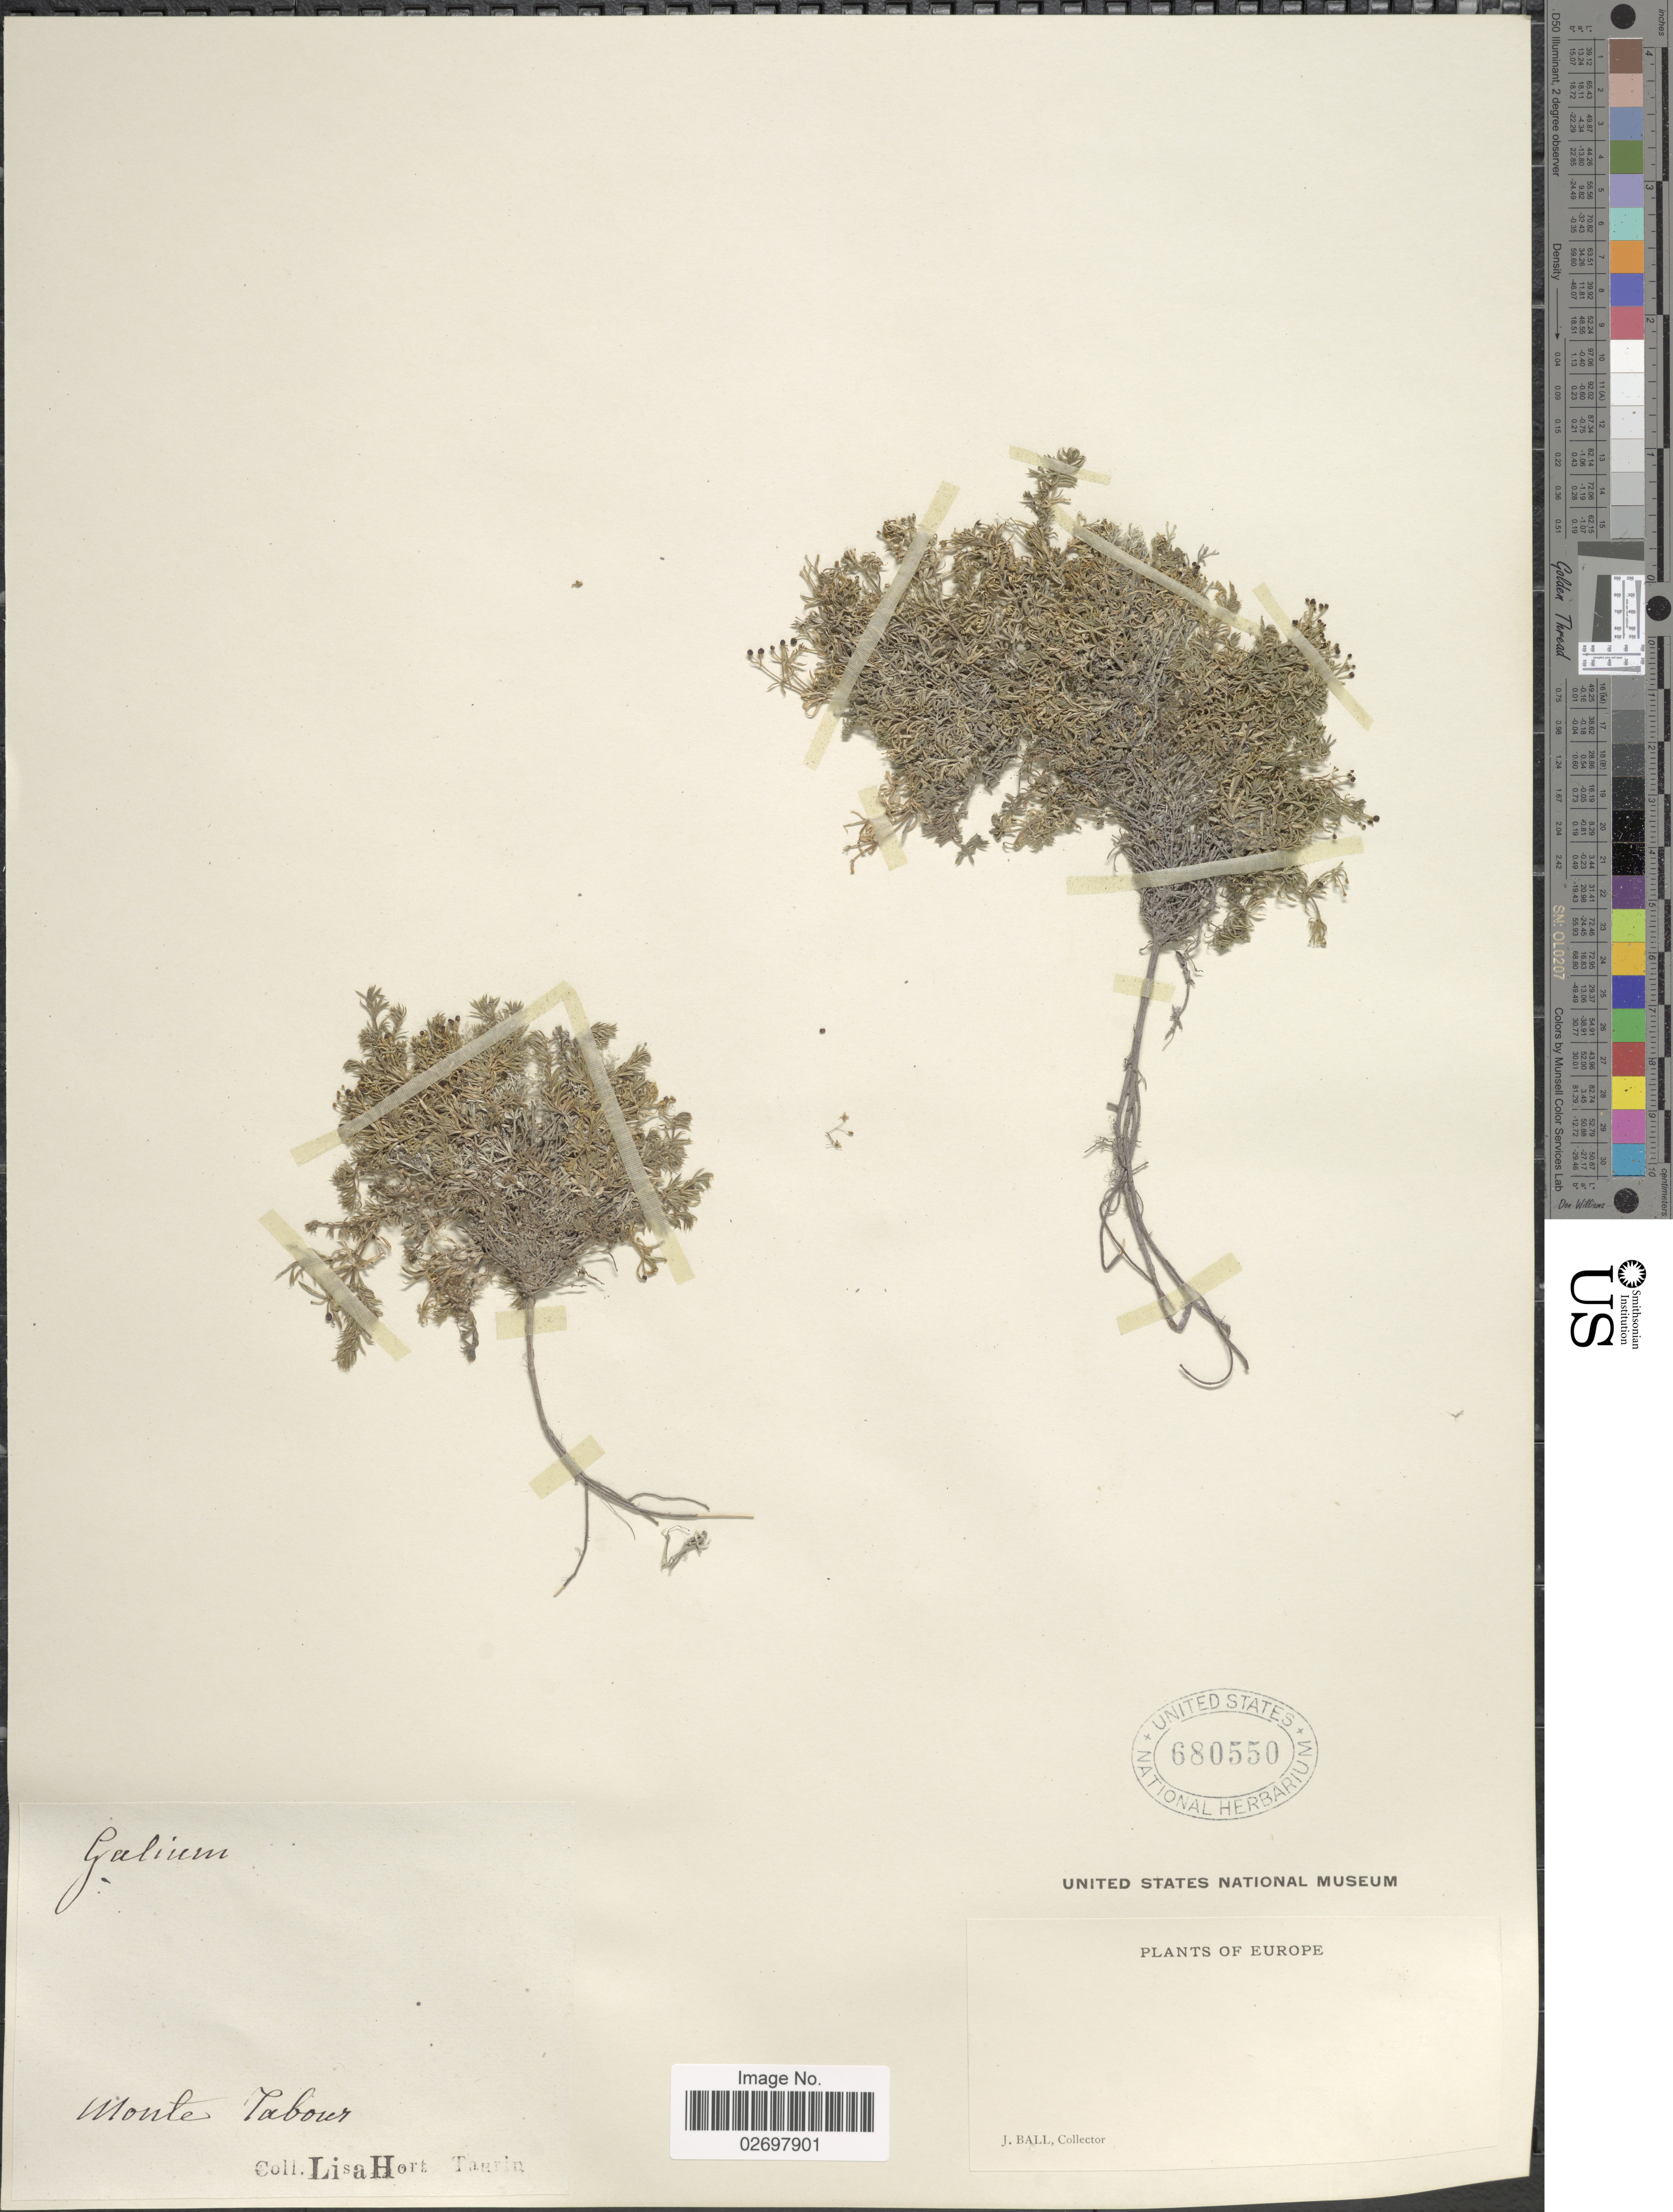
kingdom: Plantae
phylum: Tracheophyta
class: Magnoliopsida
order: Gentianales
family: Rubiaceae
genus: Galium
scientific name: Galium sp.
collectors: J. Ball & L. Hort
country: Israel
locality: Monte Tabour, Europe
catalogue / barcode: US 680550